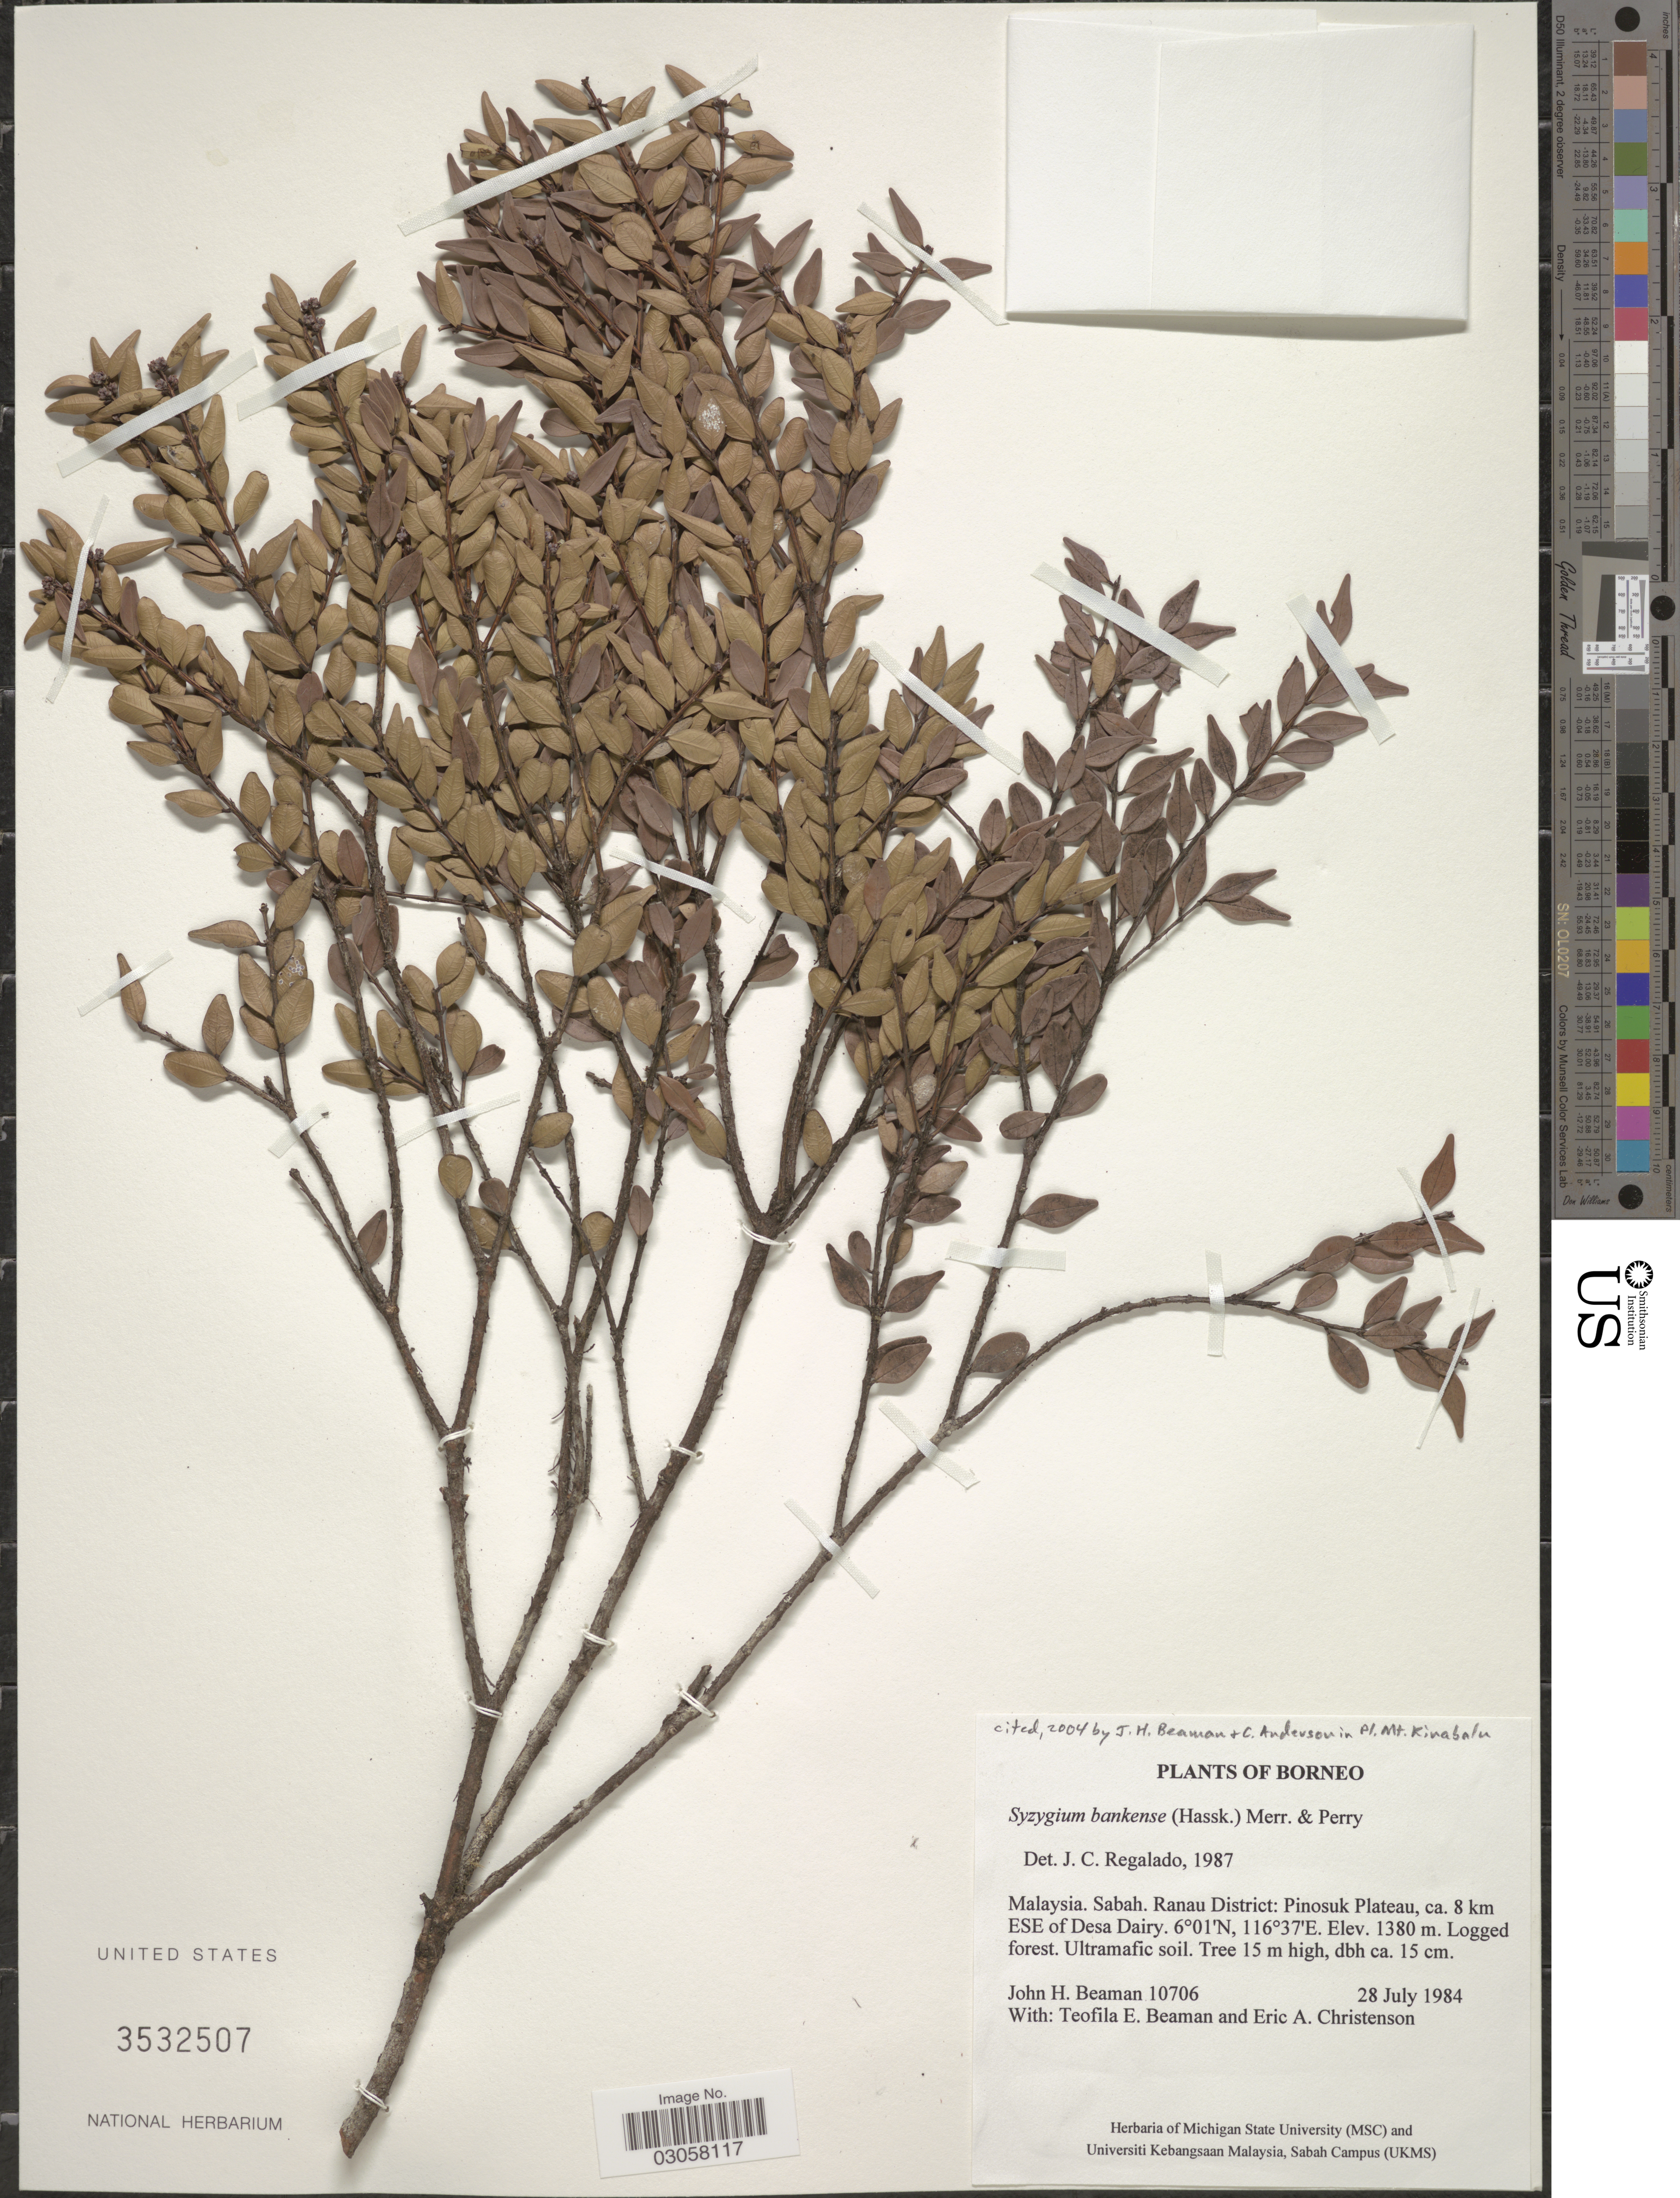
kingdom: Plantae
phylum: Tracheophyta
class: Magnoliopsida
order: Myrtales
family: Myrtaceae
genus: Syzygium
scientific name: Syzygium bankense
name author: (Hassk.) Merr. & L.M. Perry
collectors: J. H. Beaman, T. E. Beaman & E. A. Christenson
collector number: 10706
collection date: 1984-07-28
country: Malaysia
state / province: Sabah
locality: Borneo. Ranau District: Pinosuk Plateau, ca. 8 km ESE of Desa Dairy.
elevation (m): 1380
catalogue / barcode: US 3532507